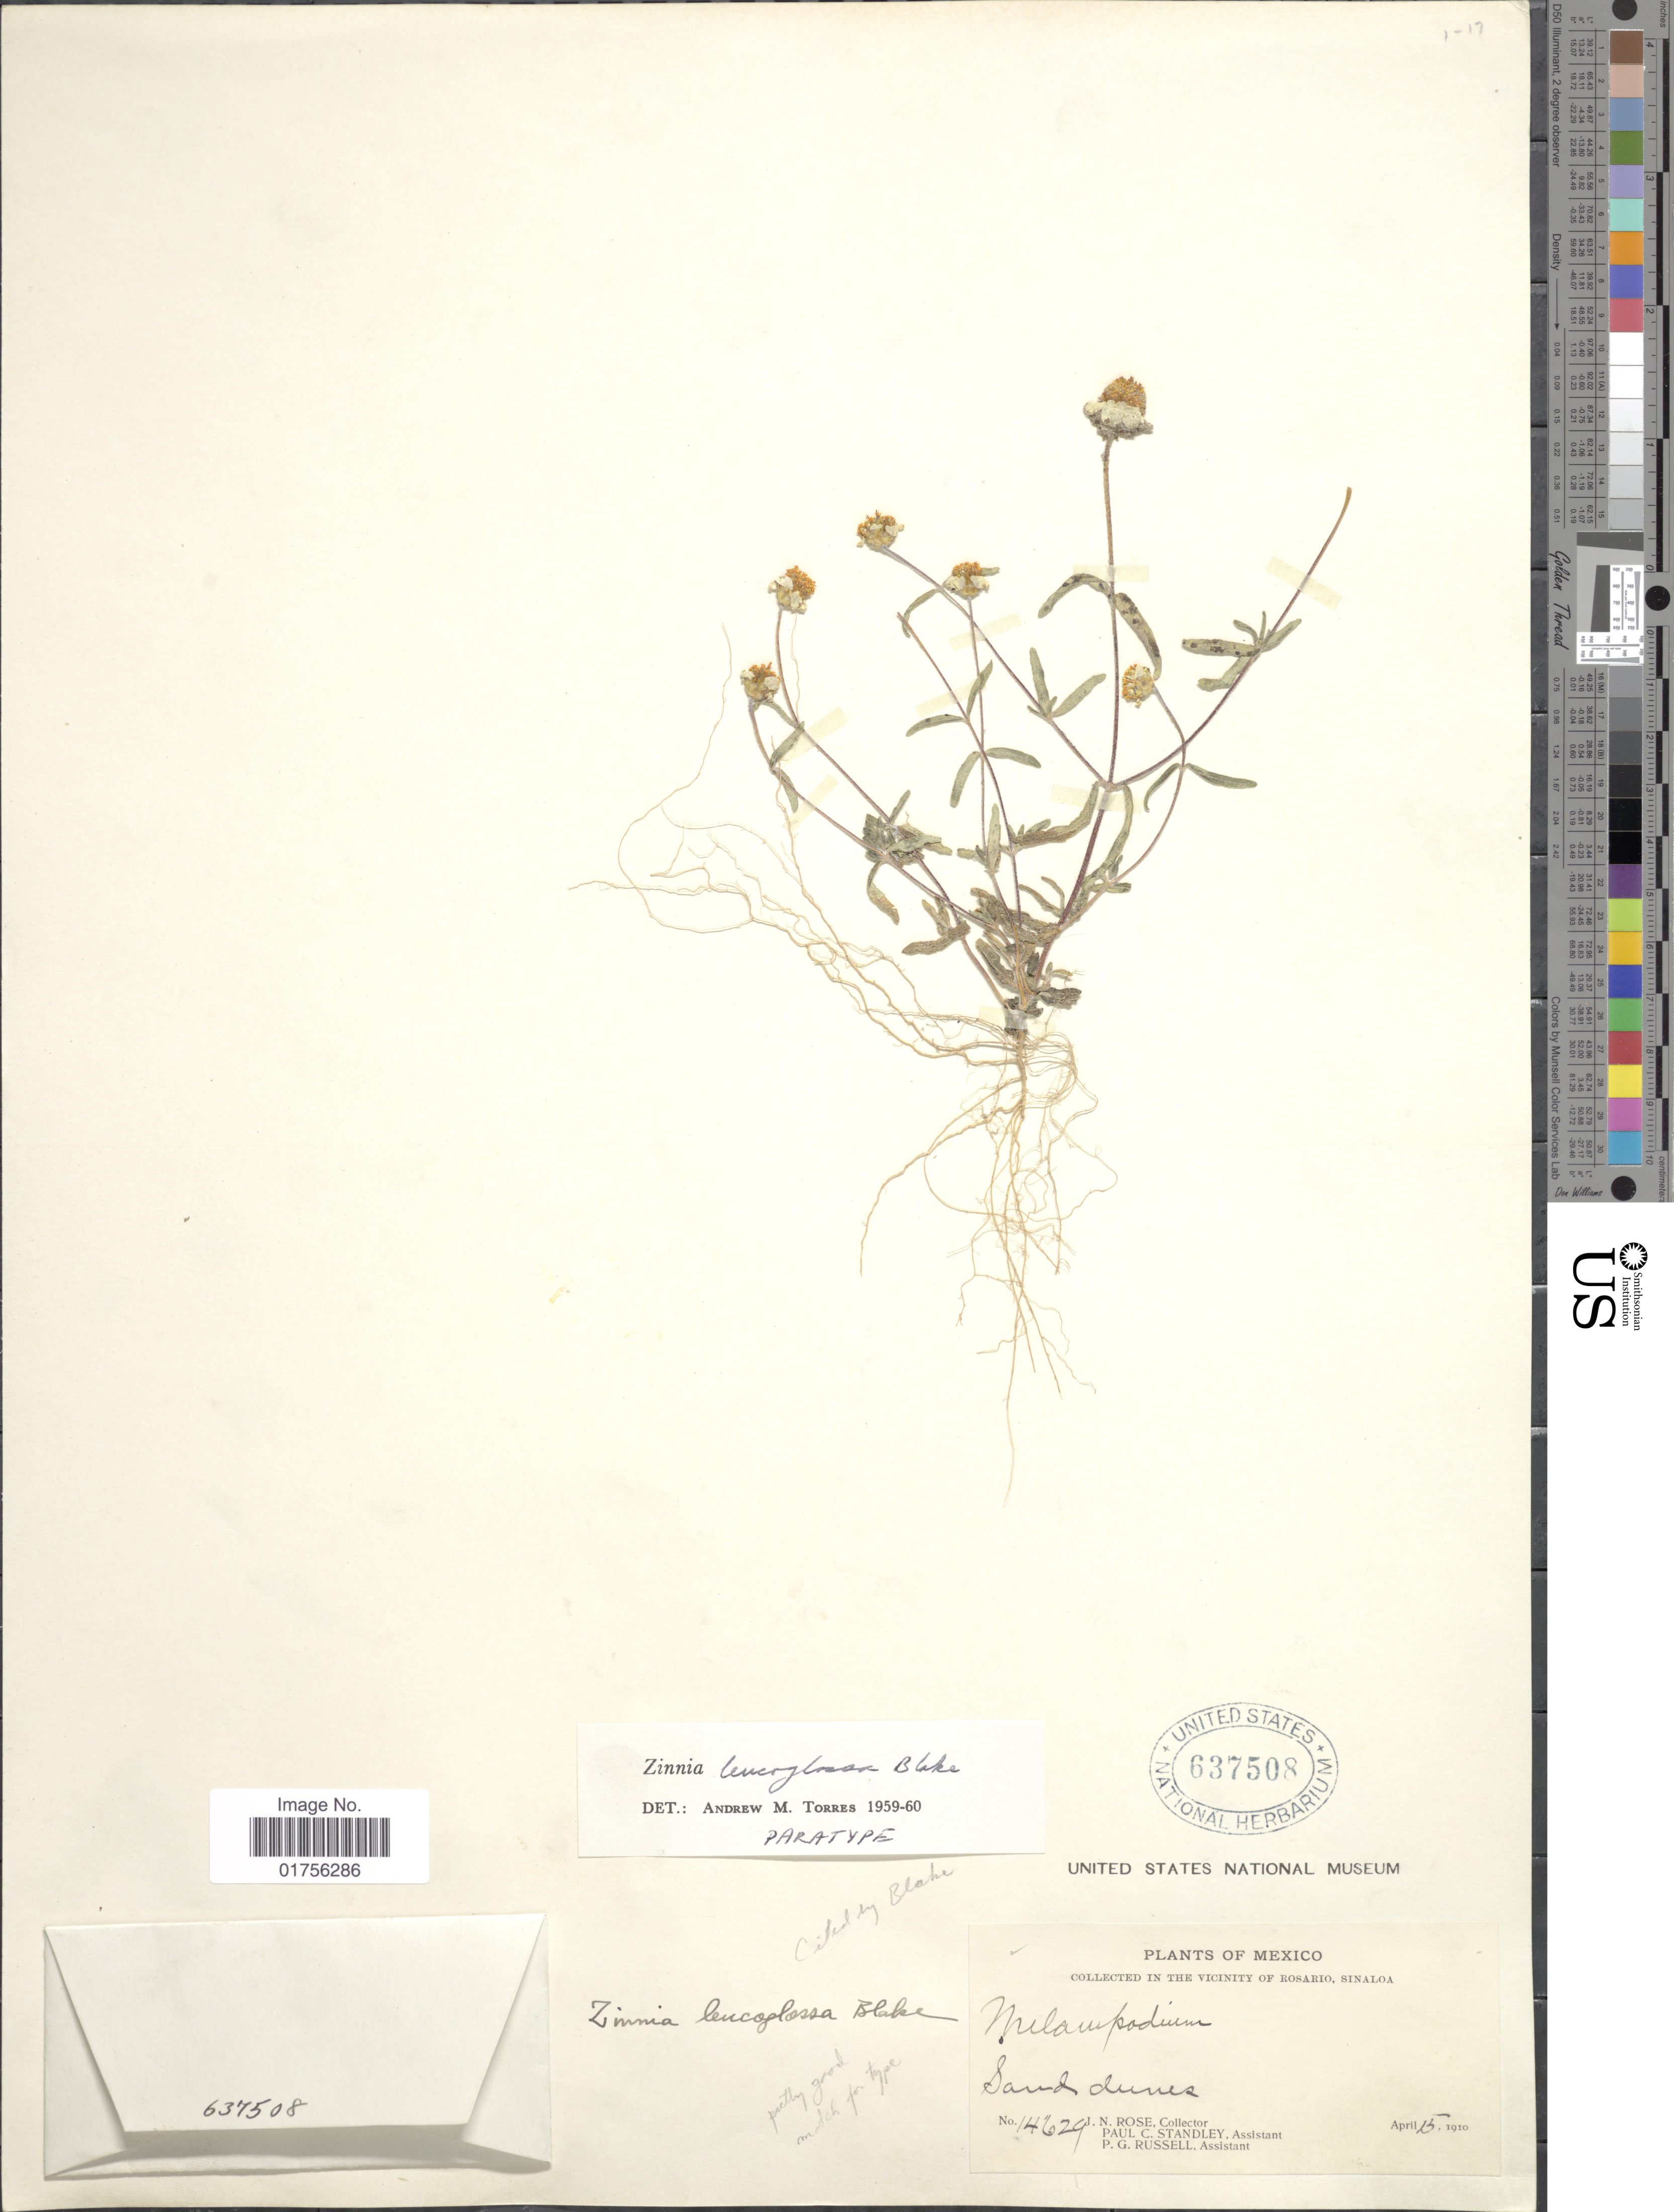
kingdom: Plantae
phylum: Tracheophyta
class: Magnoliopsida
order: Asterales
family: Asteraceae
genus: Zinnia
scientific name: Zinnia leucoglossa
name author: S.F. Blake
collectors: P. C. Standley & P. G. Russell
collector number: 14629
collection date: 1910-04-15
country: Mexico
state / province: Sinaloa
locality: In the Vicinity of Rosario, Sinaloa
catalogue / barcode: US 637508